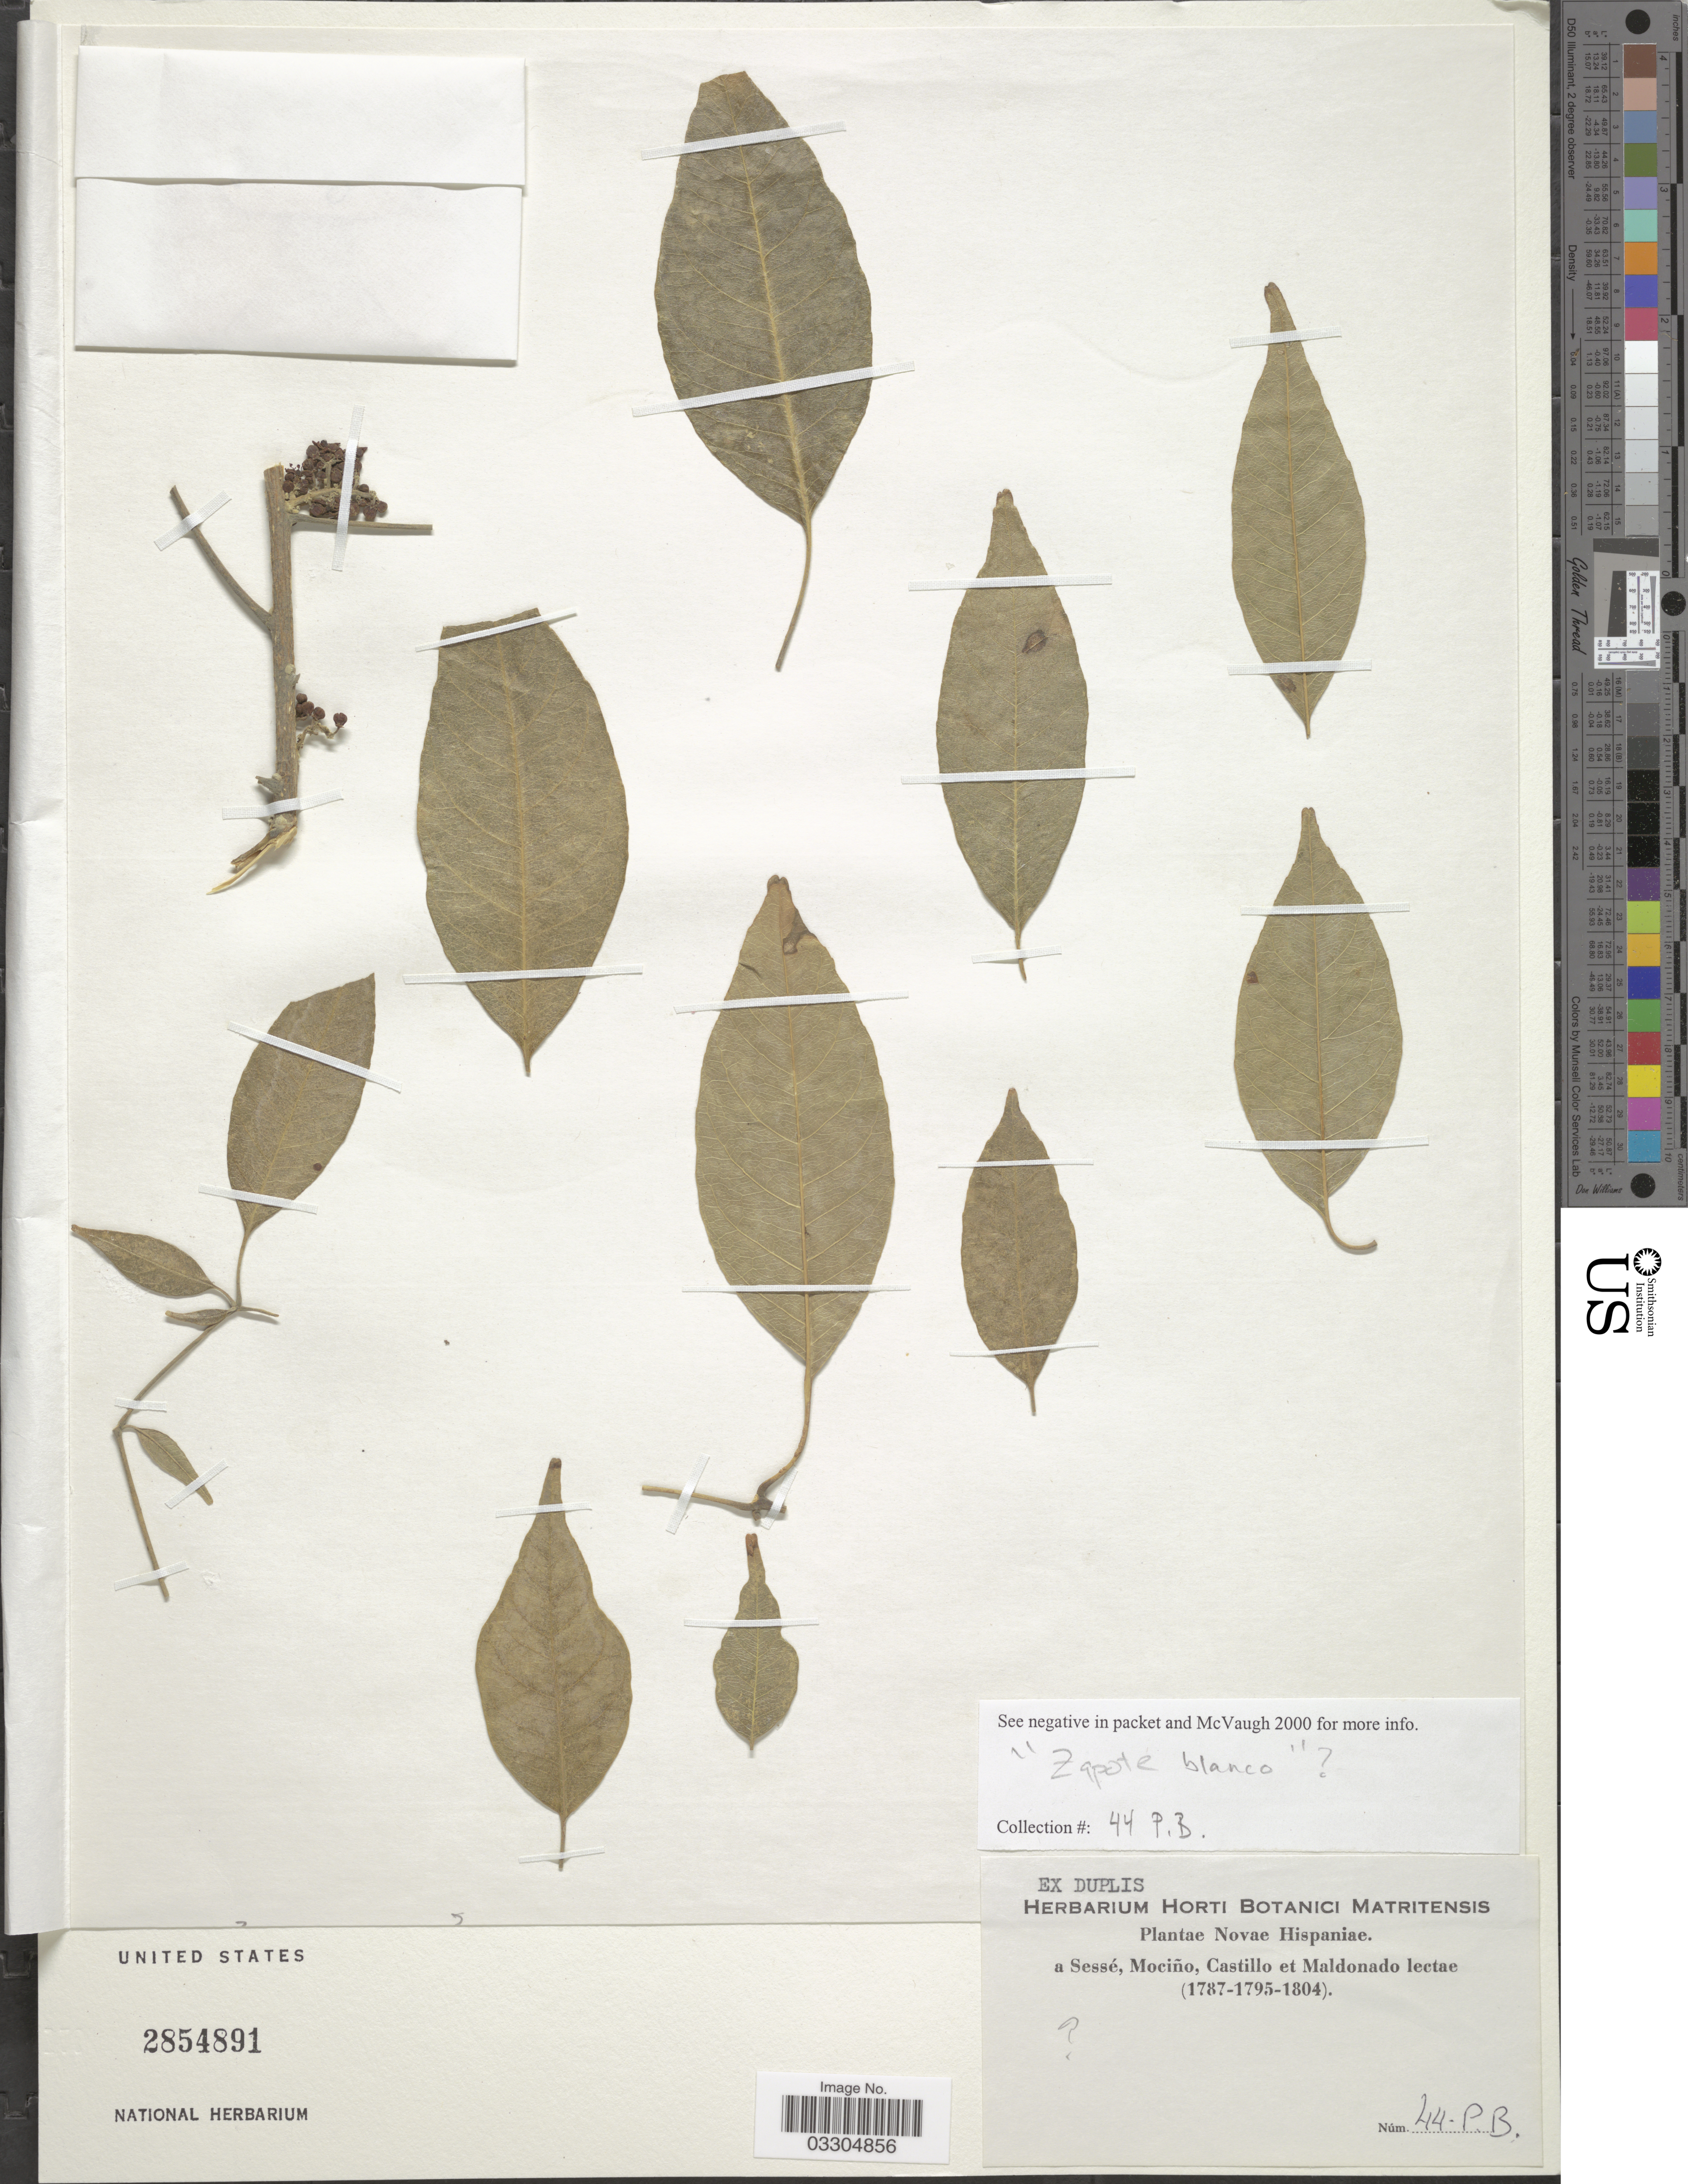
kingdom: Plantae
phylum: Tracheophyta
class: Magnoliopsida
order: Sapindales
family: Rutaceae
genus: Casimiroa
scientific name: Casimiroa sp.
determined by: Londoño-Echeverri, Y.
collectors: Sessé, --, Mociño & Maldonado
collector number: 44-PB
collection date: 1787/1804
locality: Novae Hispaniae.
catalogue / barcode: US 2854891